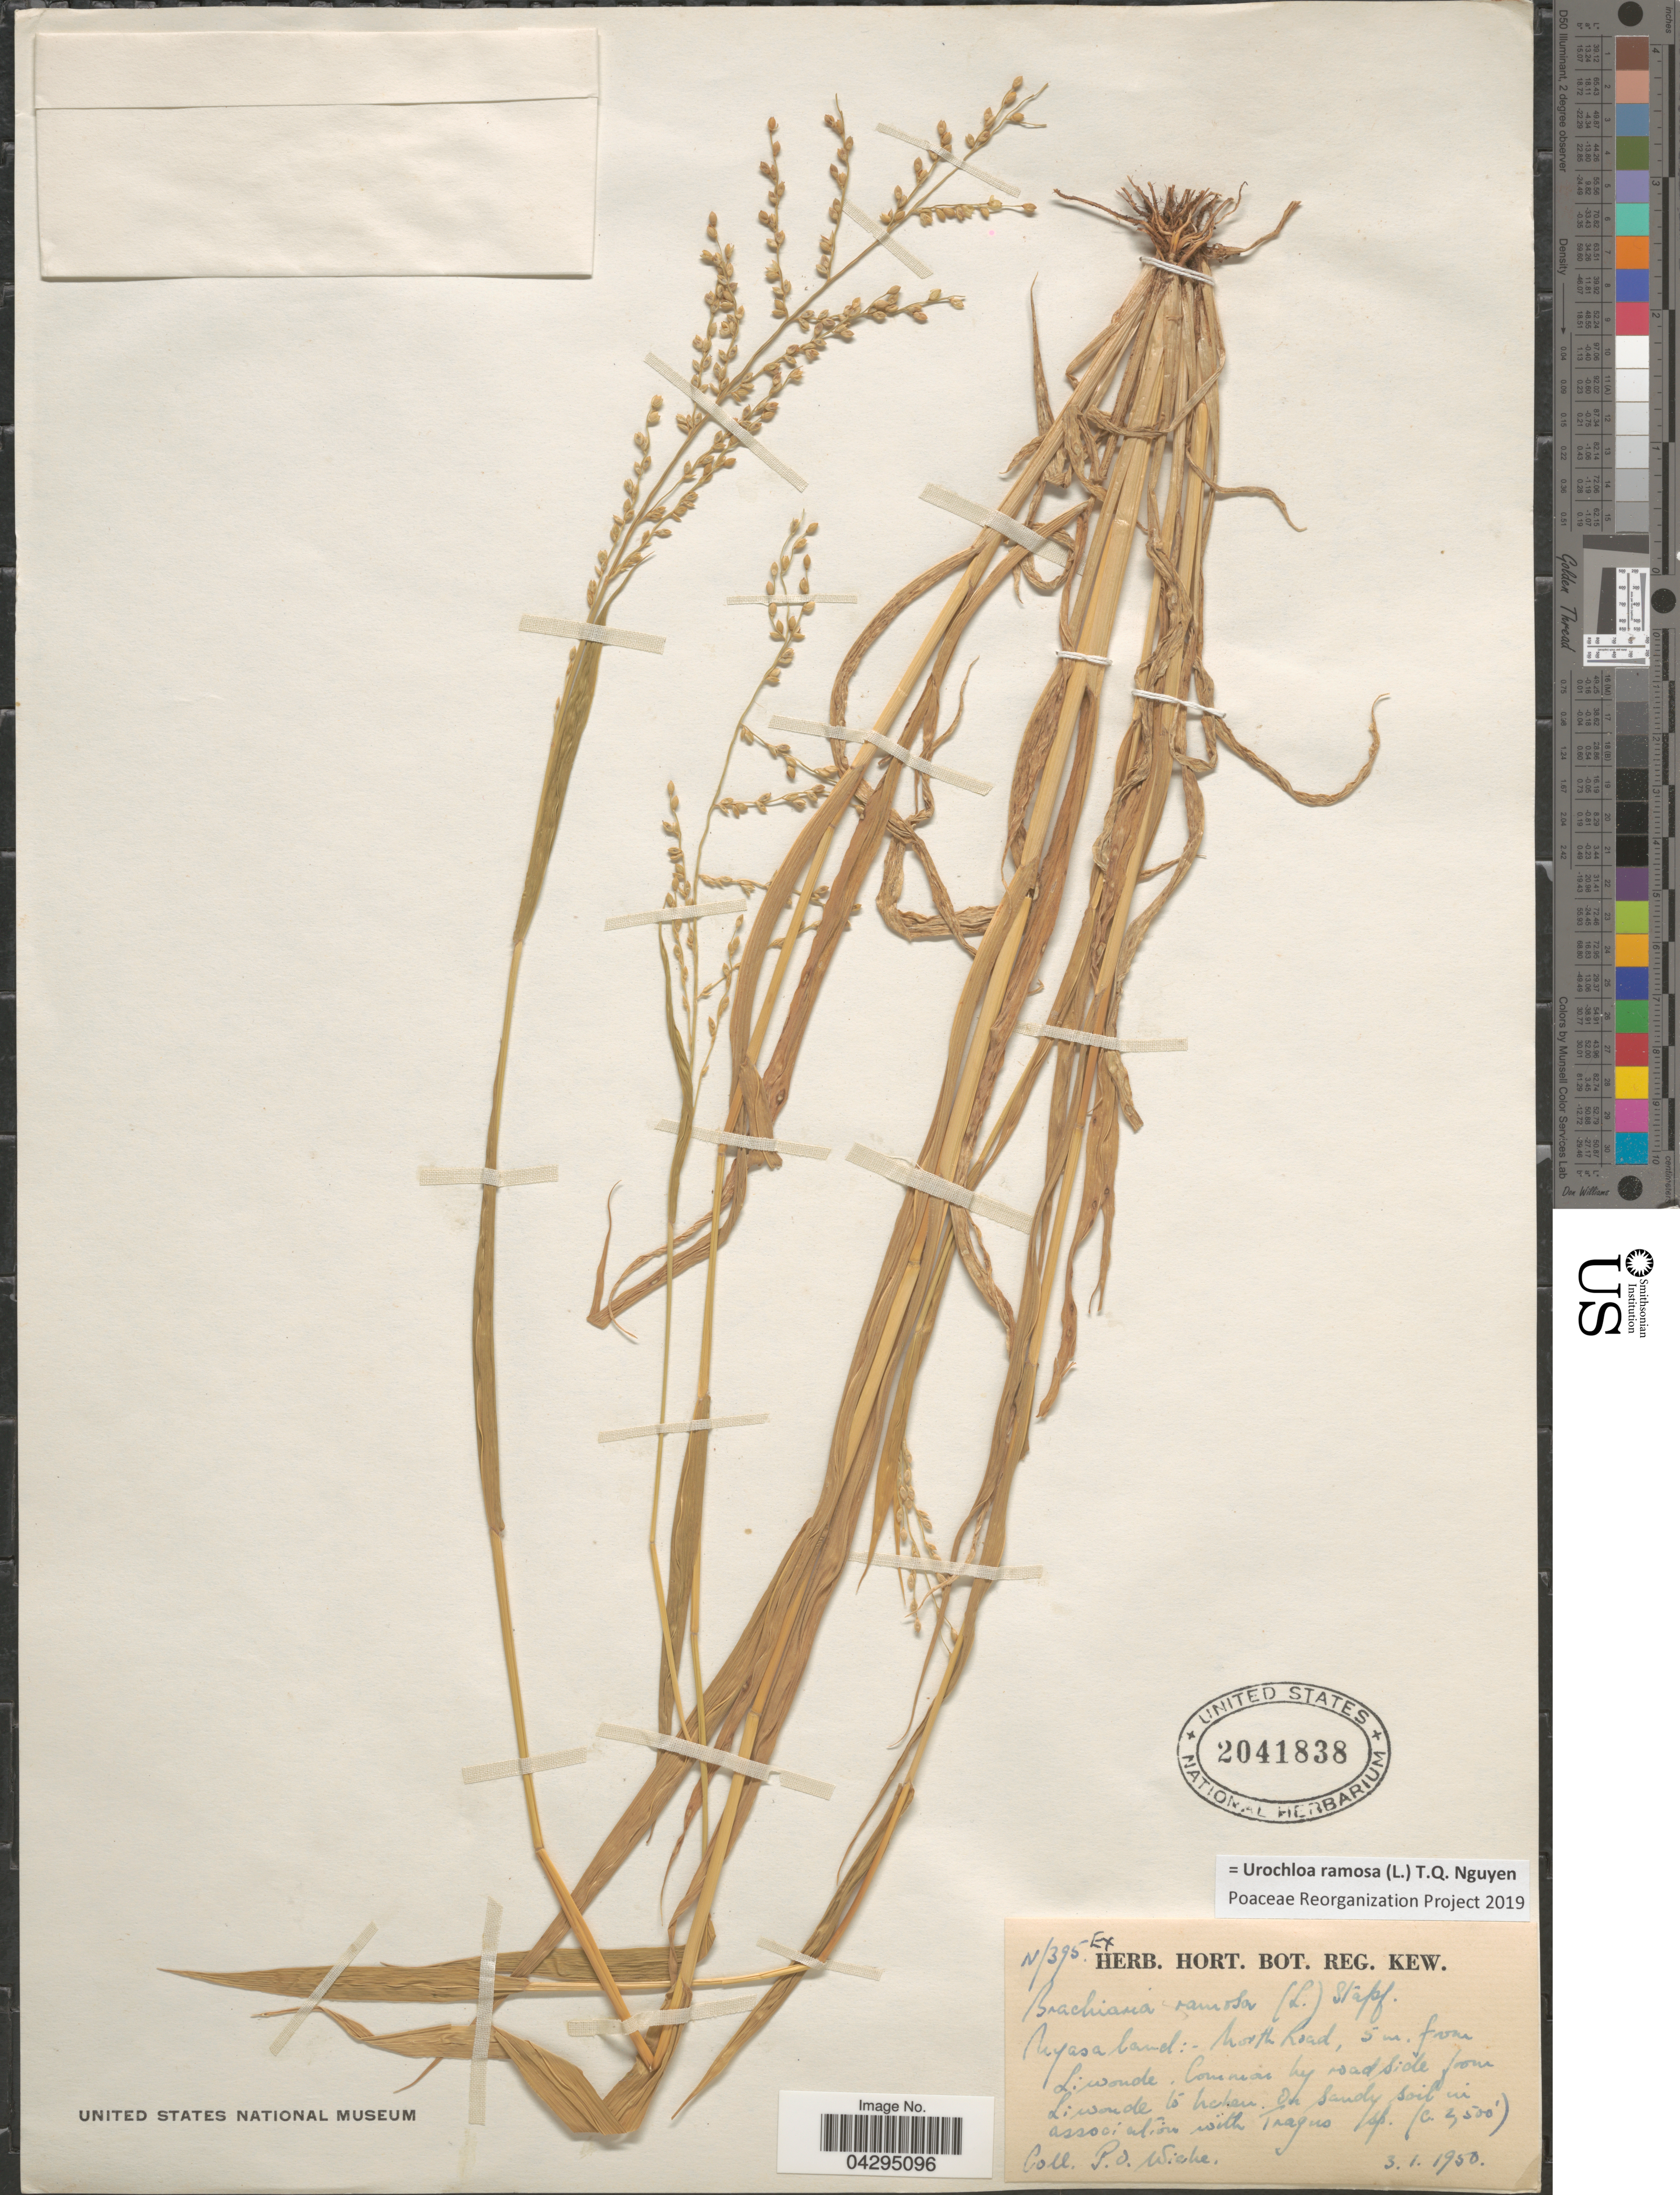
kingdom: Plantae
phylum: Tracheophyta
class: Liliopsida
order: Poales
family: Poaceae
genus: Urochloa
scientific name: Urochloa ramosa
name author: T.Q. Nguyen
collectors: P. Wiehe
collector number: N/395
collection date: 1950-01-03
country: Malawi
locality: Nyasaland: North Road, 5 m. from Liwonde.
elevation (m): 762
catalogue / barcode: US 2041838